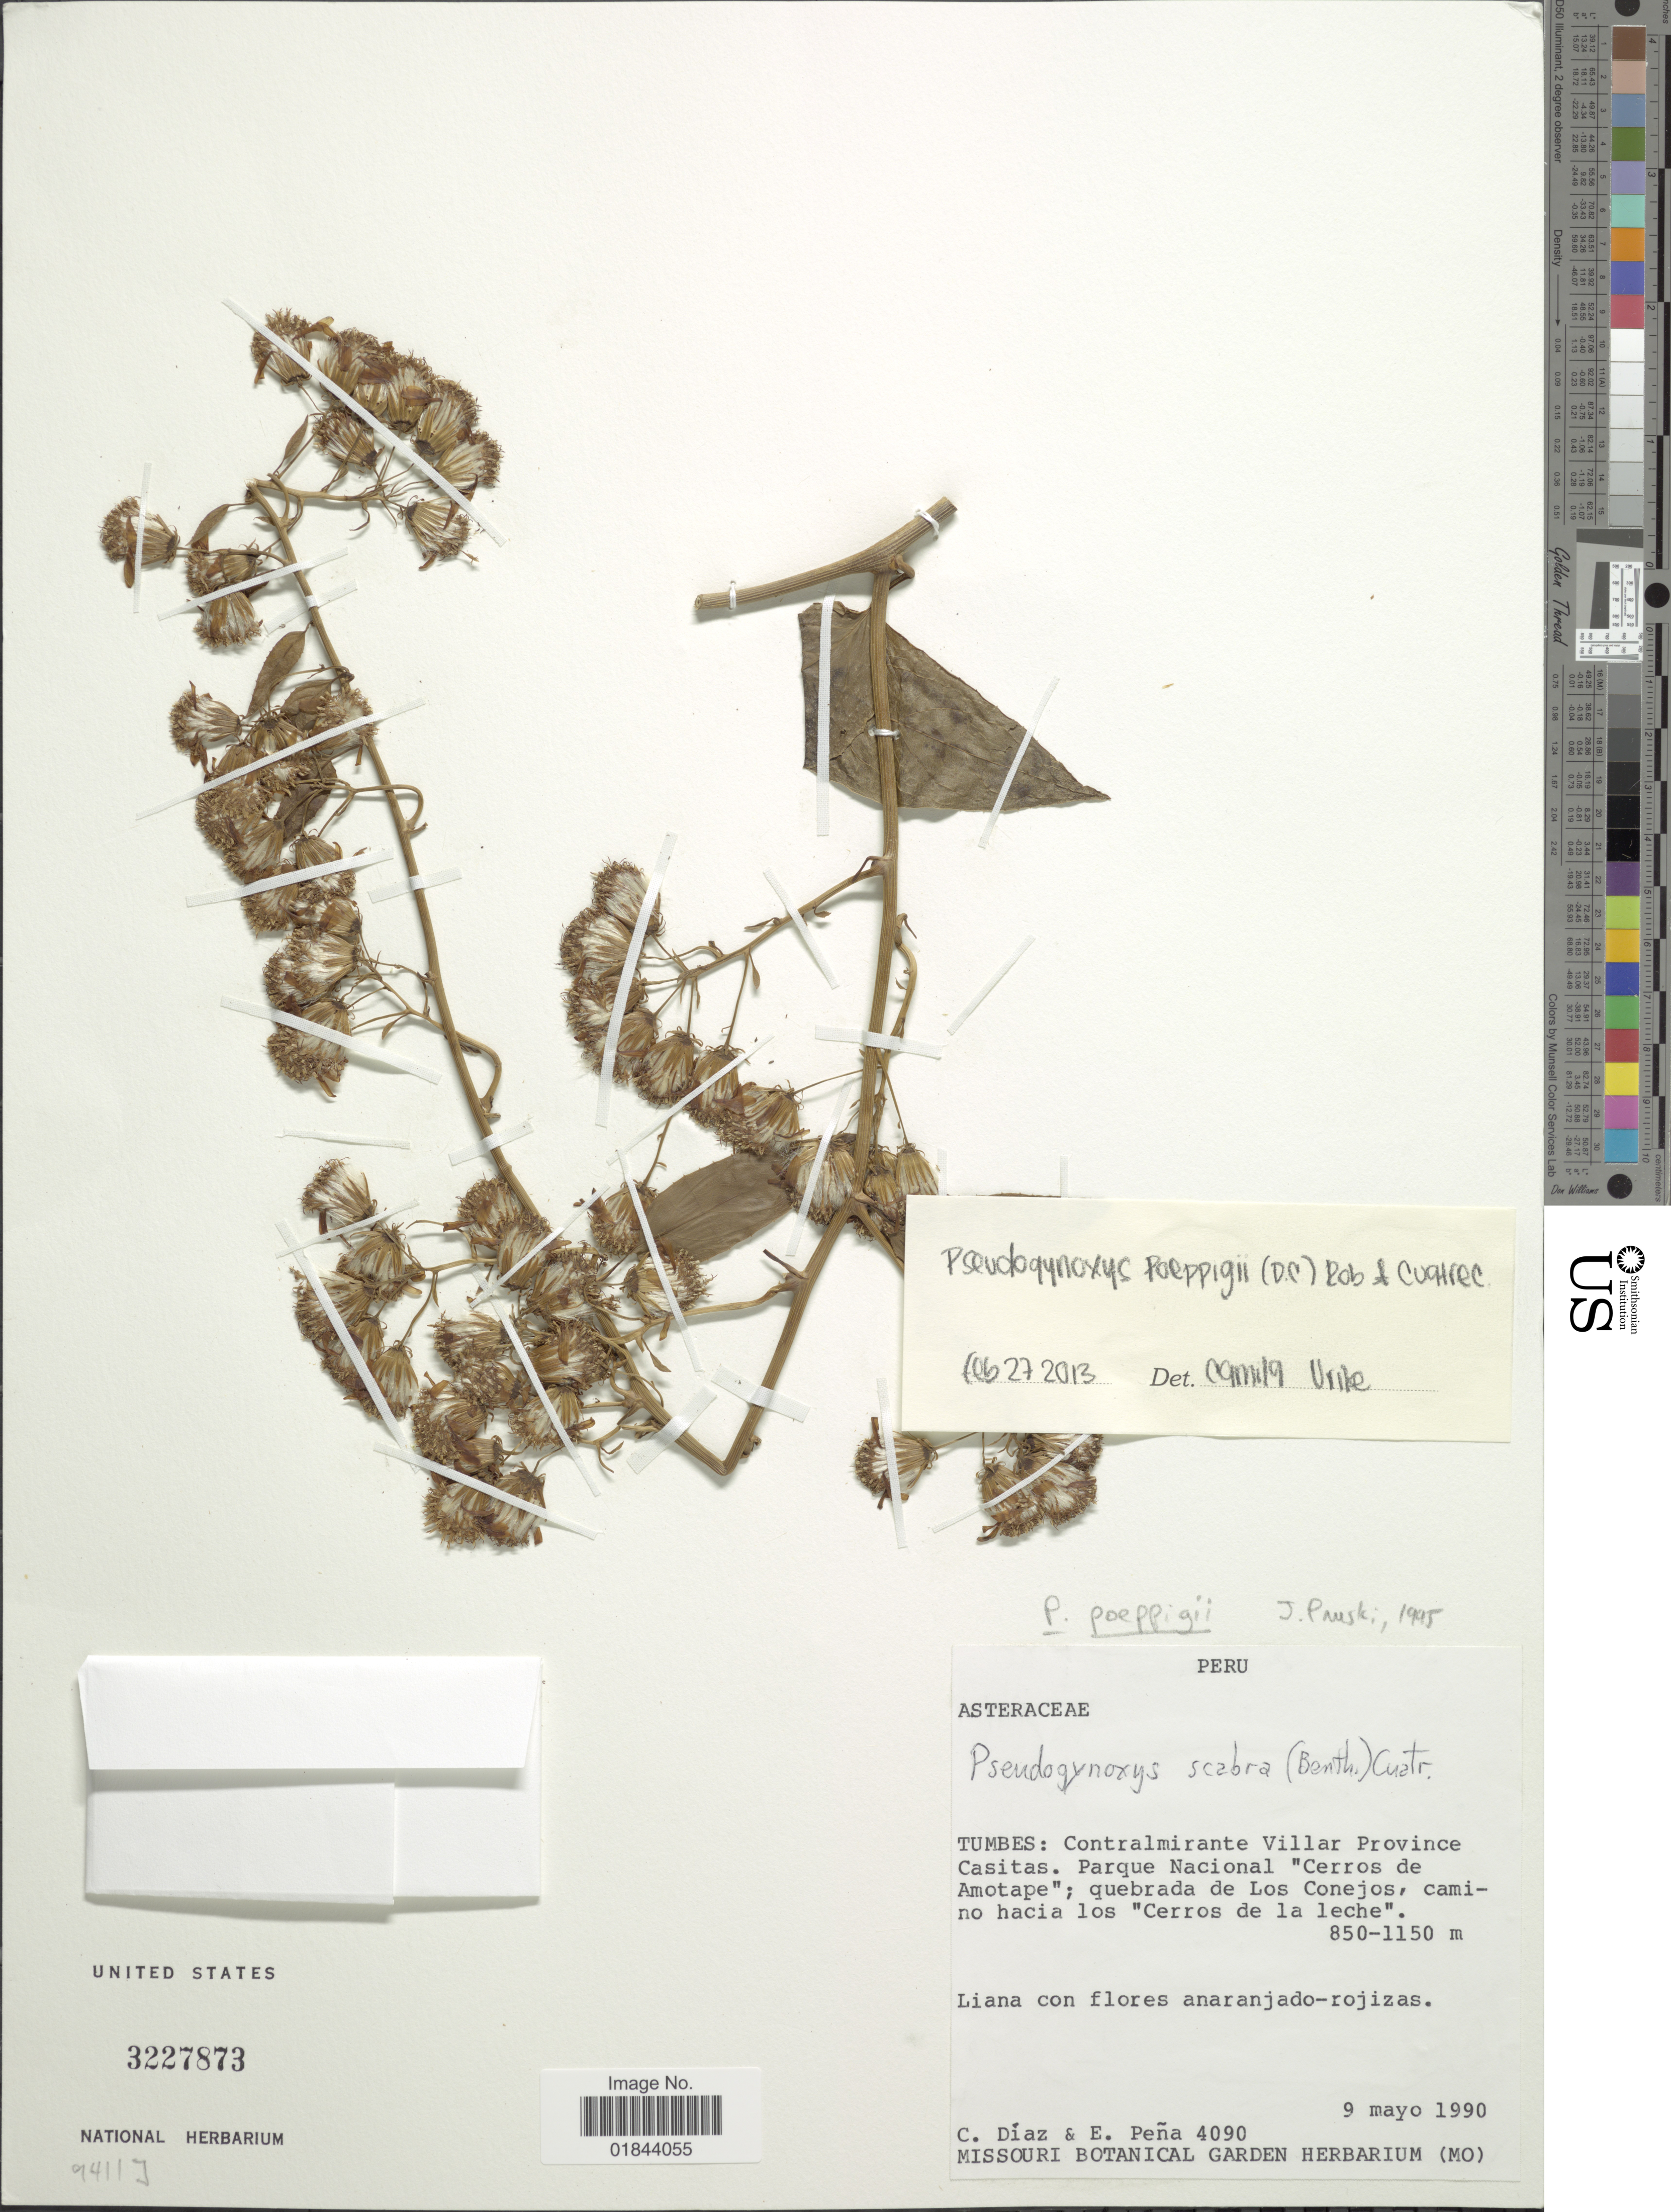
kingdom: Plantae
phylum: Tracheophyta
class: Magnoliopsida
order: Asterales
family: Asteraceae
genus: Pseudogynoxys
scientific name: Pseudogynoxys poeppigii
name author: (DC.) H. Rob. & Cuatrec.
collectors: C. Díaz & E. Pena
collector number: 4090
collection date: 1990-05-09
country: Peru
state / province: Tumbes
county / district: Contralmirante Villar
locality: Contralmirante Villar Province Casitas. Parque Nacional 'Cerros de Amotape'; quebrada de Los Conejos, camino hacia los 'Cerros de la leche'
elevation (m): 850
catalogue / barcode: US 3227873